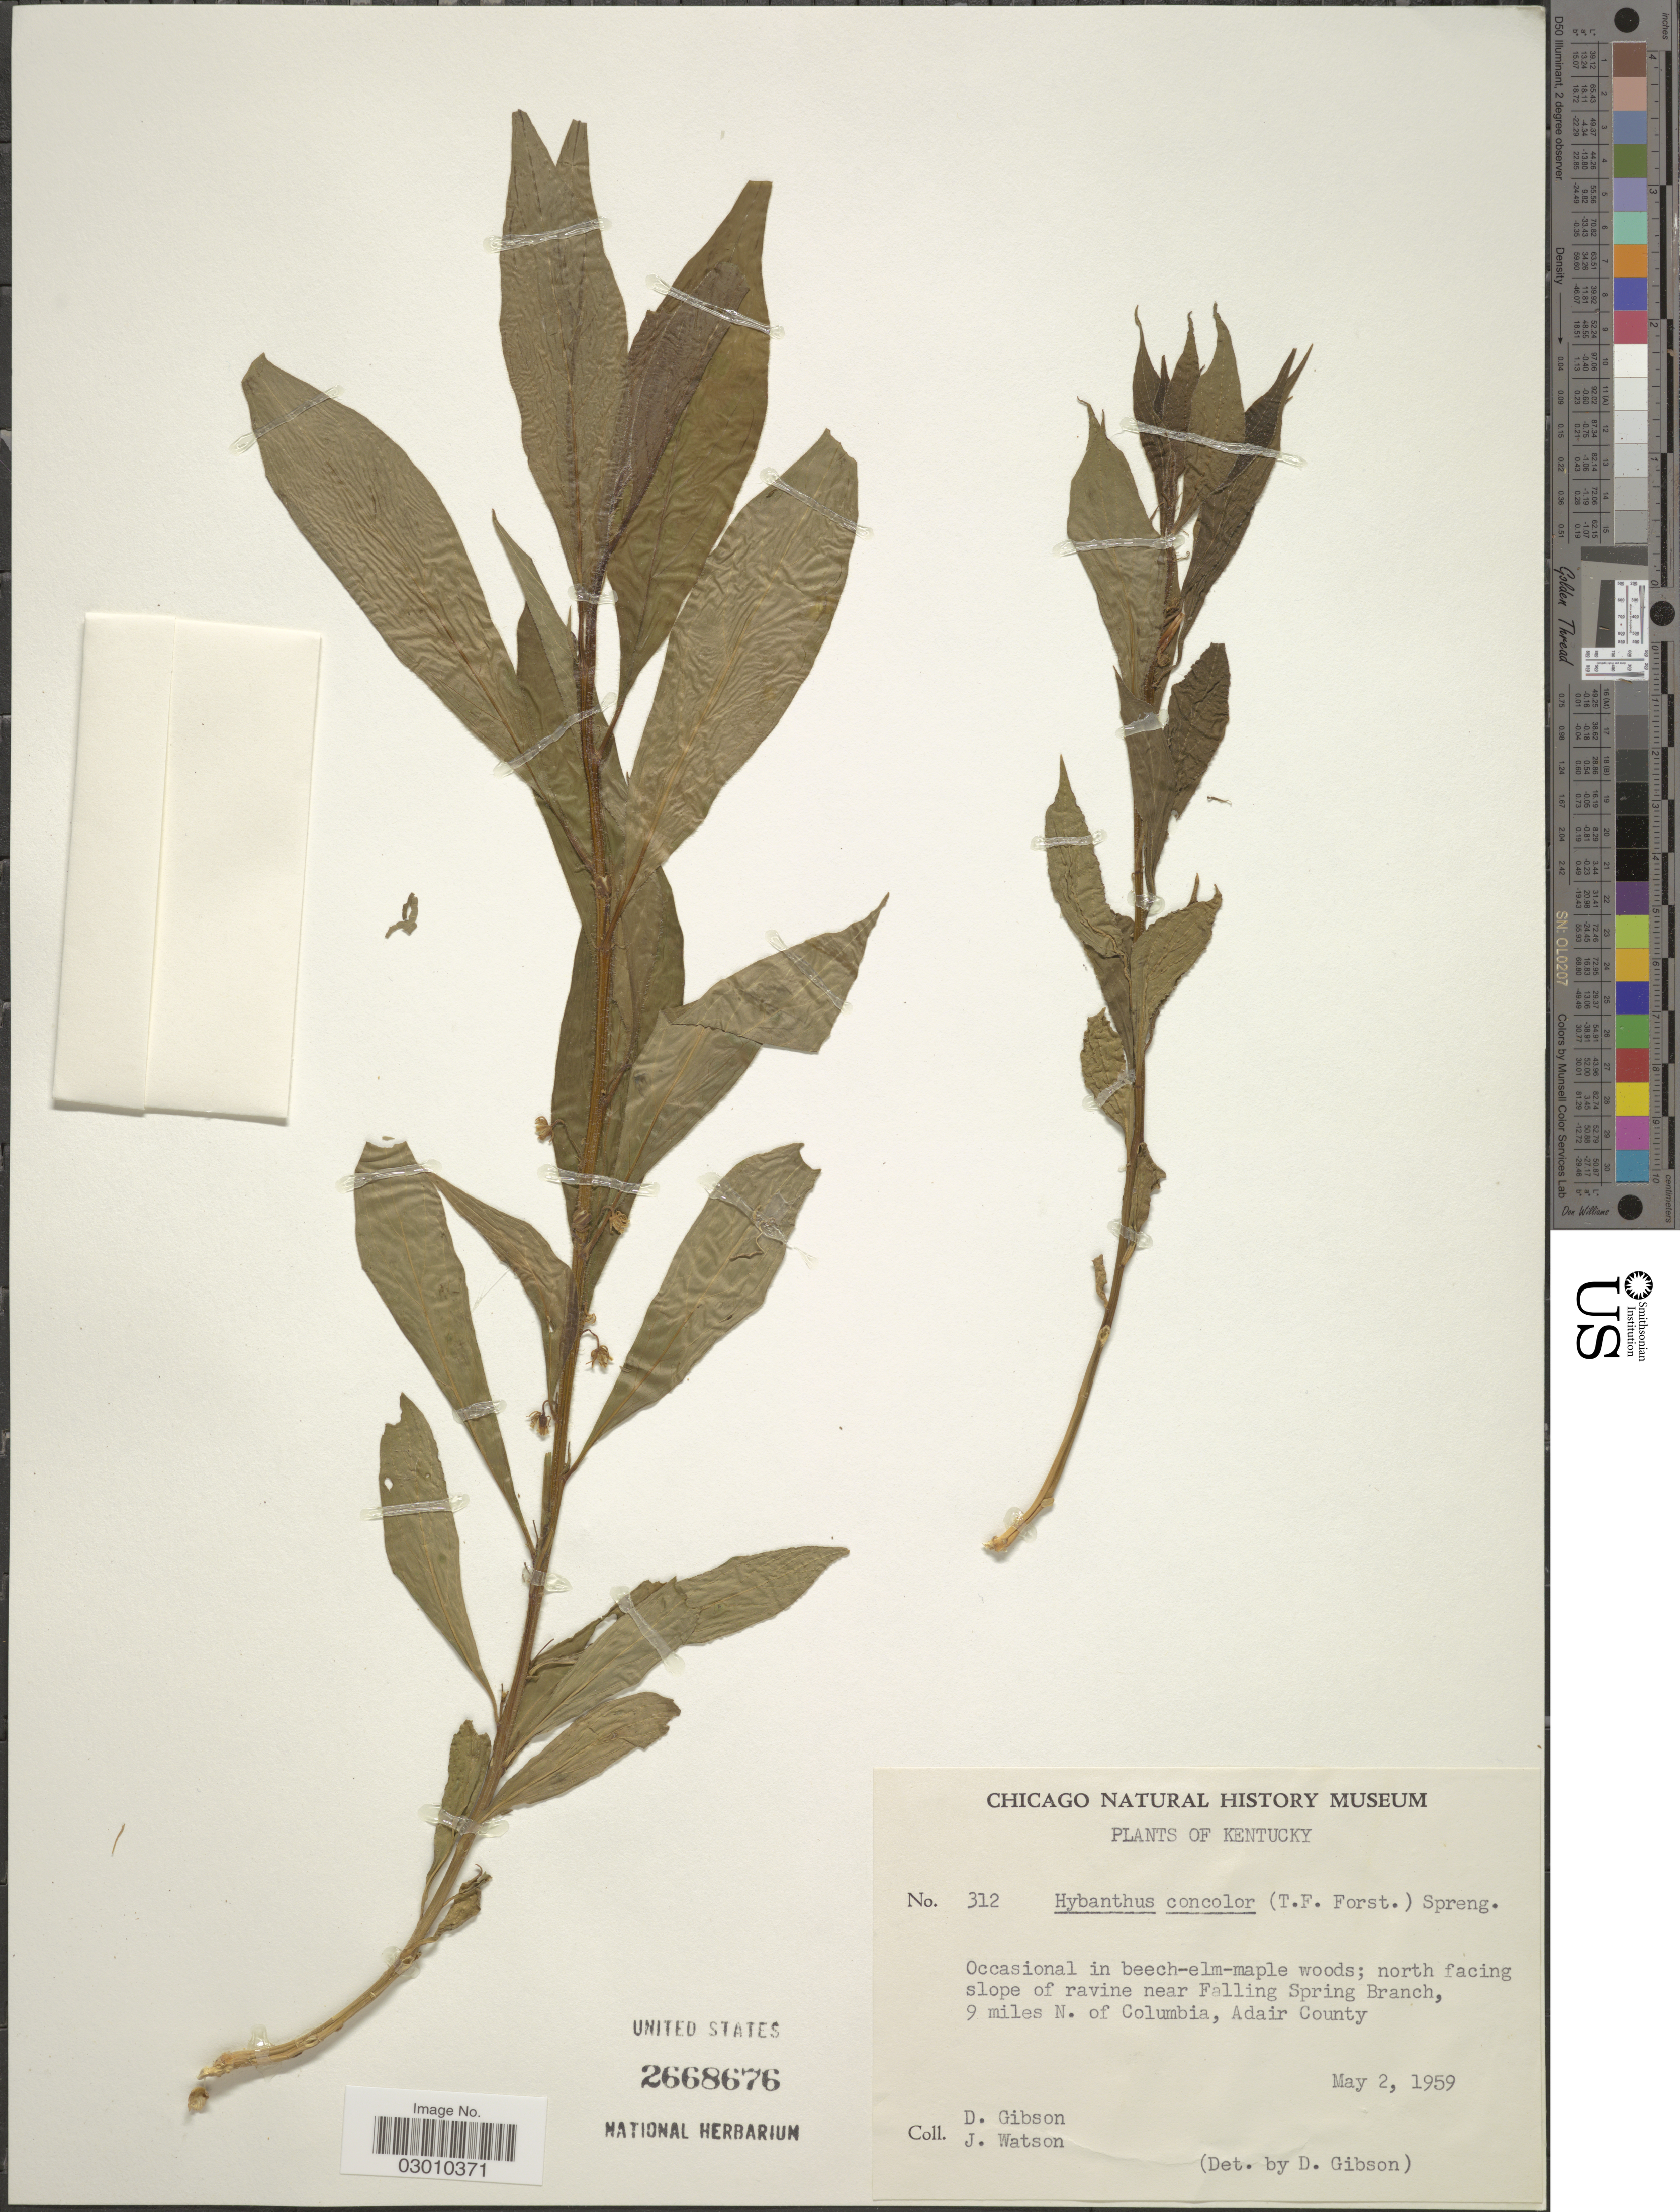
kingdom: Plantae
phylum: Tracheophyta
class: Magnoliopsida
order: Malpighiales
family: Violaceae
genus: Cubelium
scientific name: Cubelium concolor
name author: (T.F. Forst.) Raf. ex Britton & A. Br.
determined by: Strong, Mark T., (BOT), Smithsonian Institution - National Museum of Natural History (UNITED STATES)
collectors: D. Gibson & J. Watson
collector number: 312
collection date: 1959-05-02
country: United States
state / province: Kentucky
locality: North facing slope of ravine near Falling Spring Branch, 9 miles N. of Columbia, Adair County.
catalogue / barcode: US 2668676